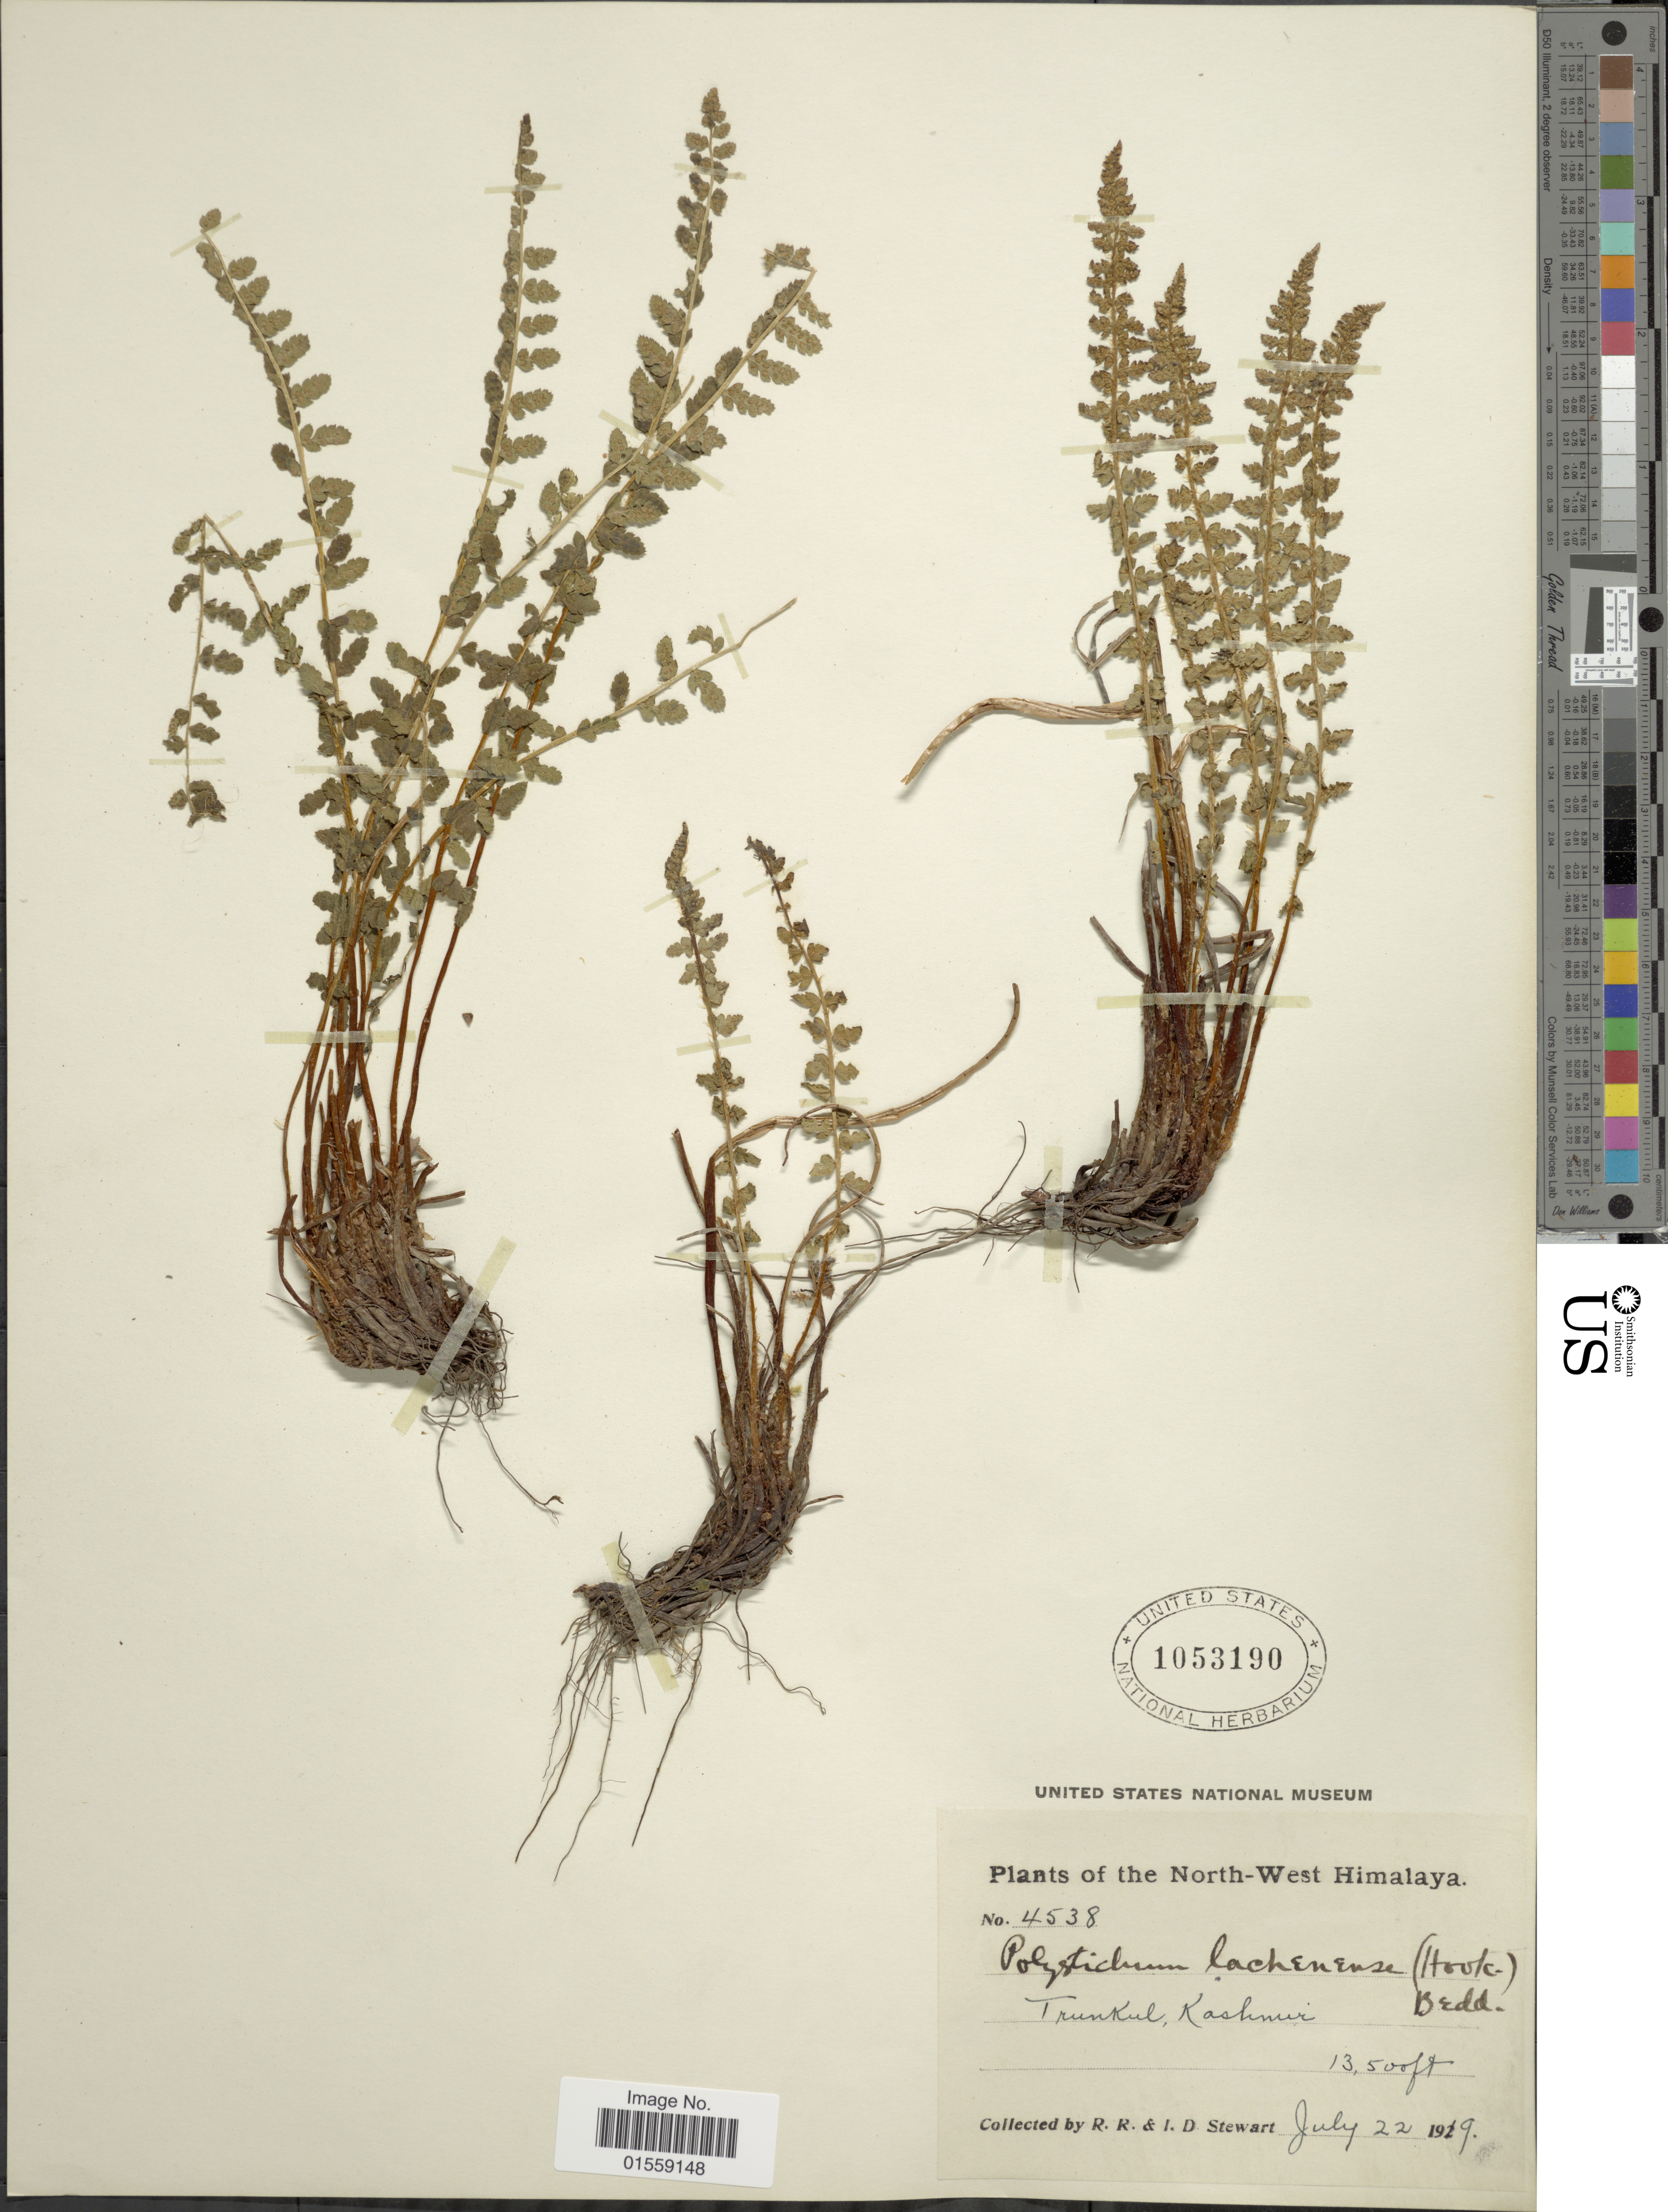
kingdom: Plantae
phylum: Tracheophyta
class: Polypodiopsida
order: Polypodiales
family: Dryopteridaceae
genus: Polystichum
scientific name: Polystichum lachenense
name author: (Hook.) Bedd.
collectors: R. R. Stewart & I. Stewart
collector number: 4538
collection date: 1919-07-22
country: India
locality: North-West Himalaya, Trunkul, Kashmir.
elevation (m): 4115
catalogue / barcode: US 1053190